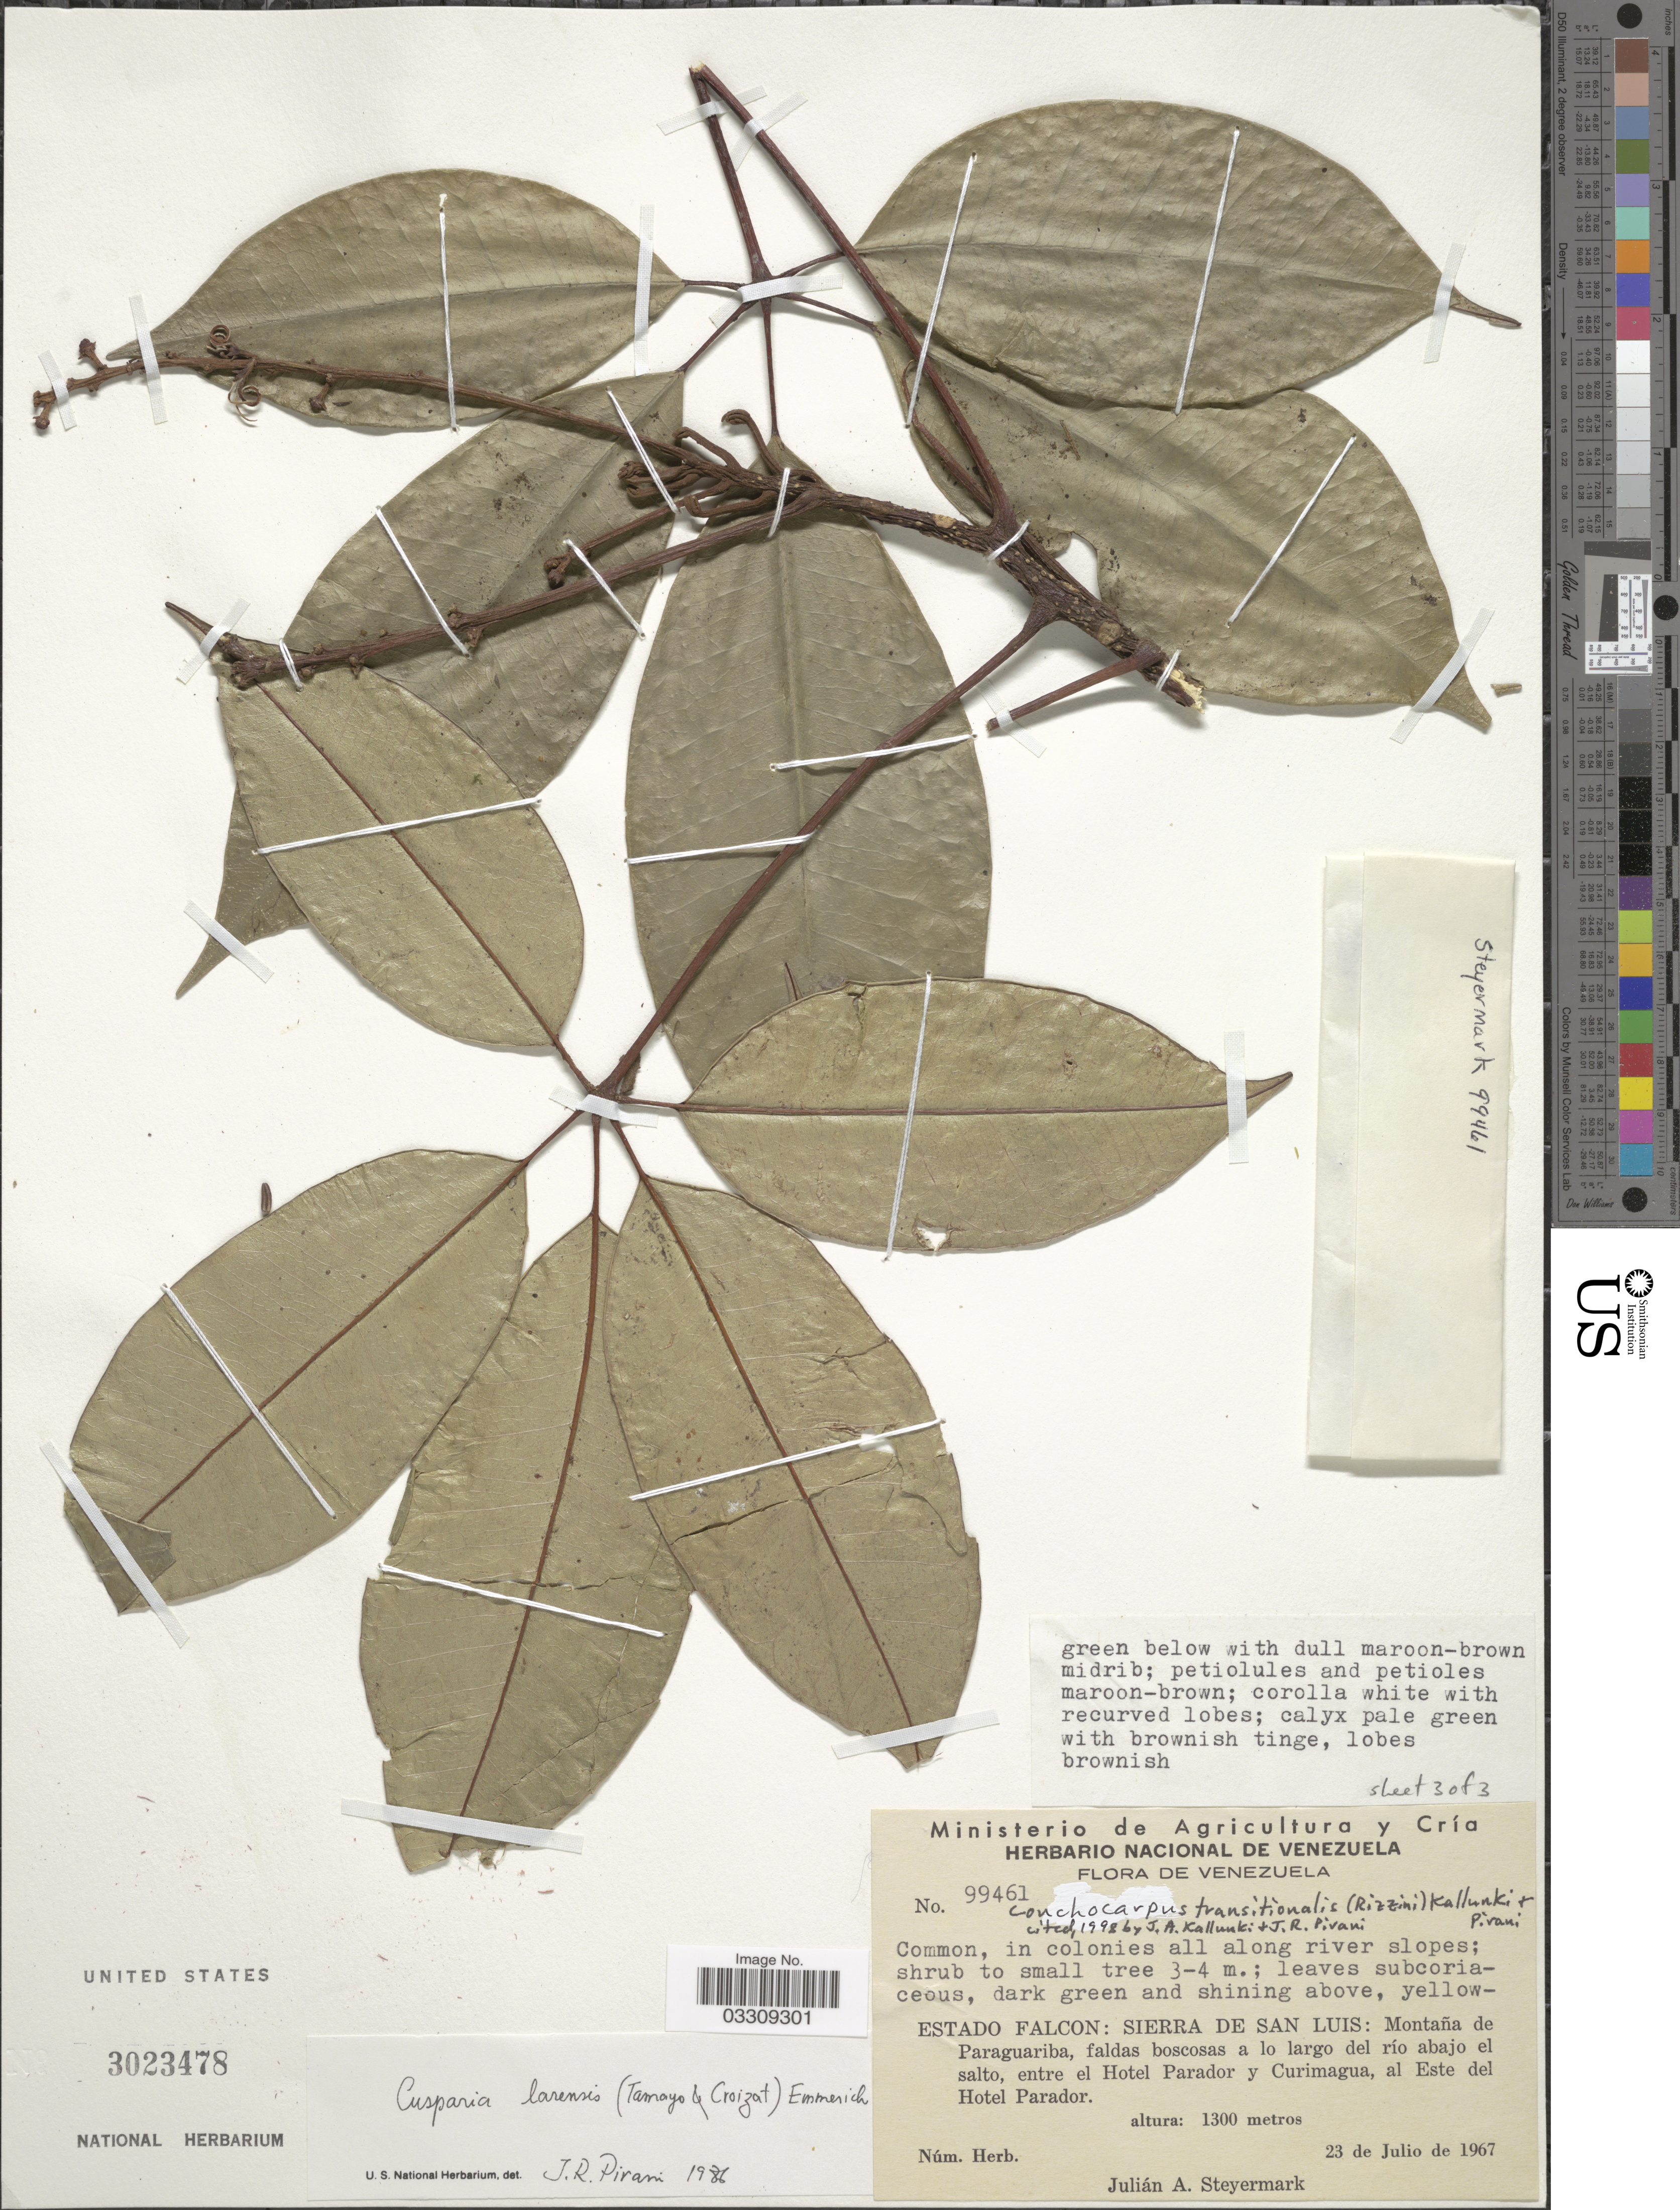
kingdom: Plantae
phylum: Tracheophyta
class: Magnoliopsida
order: Sapindales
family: Rutaceae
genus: Conchocarpus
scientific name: Conchocarpus transitionalis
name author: (Rizzini) Kallunki & Pirani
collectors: J. Steyermark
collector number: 99461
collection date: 1967-07-23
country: Venezuela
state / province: Falcón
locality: Sierra de San Luis: Montaña de Paraguariba, faldas boscosas a lo largo del río abajo el salto, entre el Hotel Parador y Curimagua, al Este del Hotel Parador.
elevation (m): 1300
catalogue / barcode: US 3023478